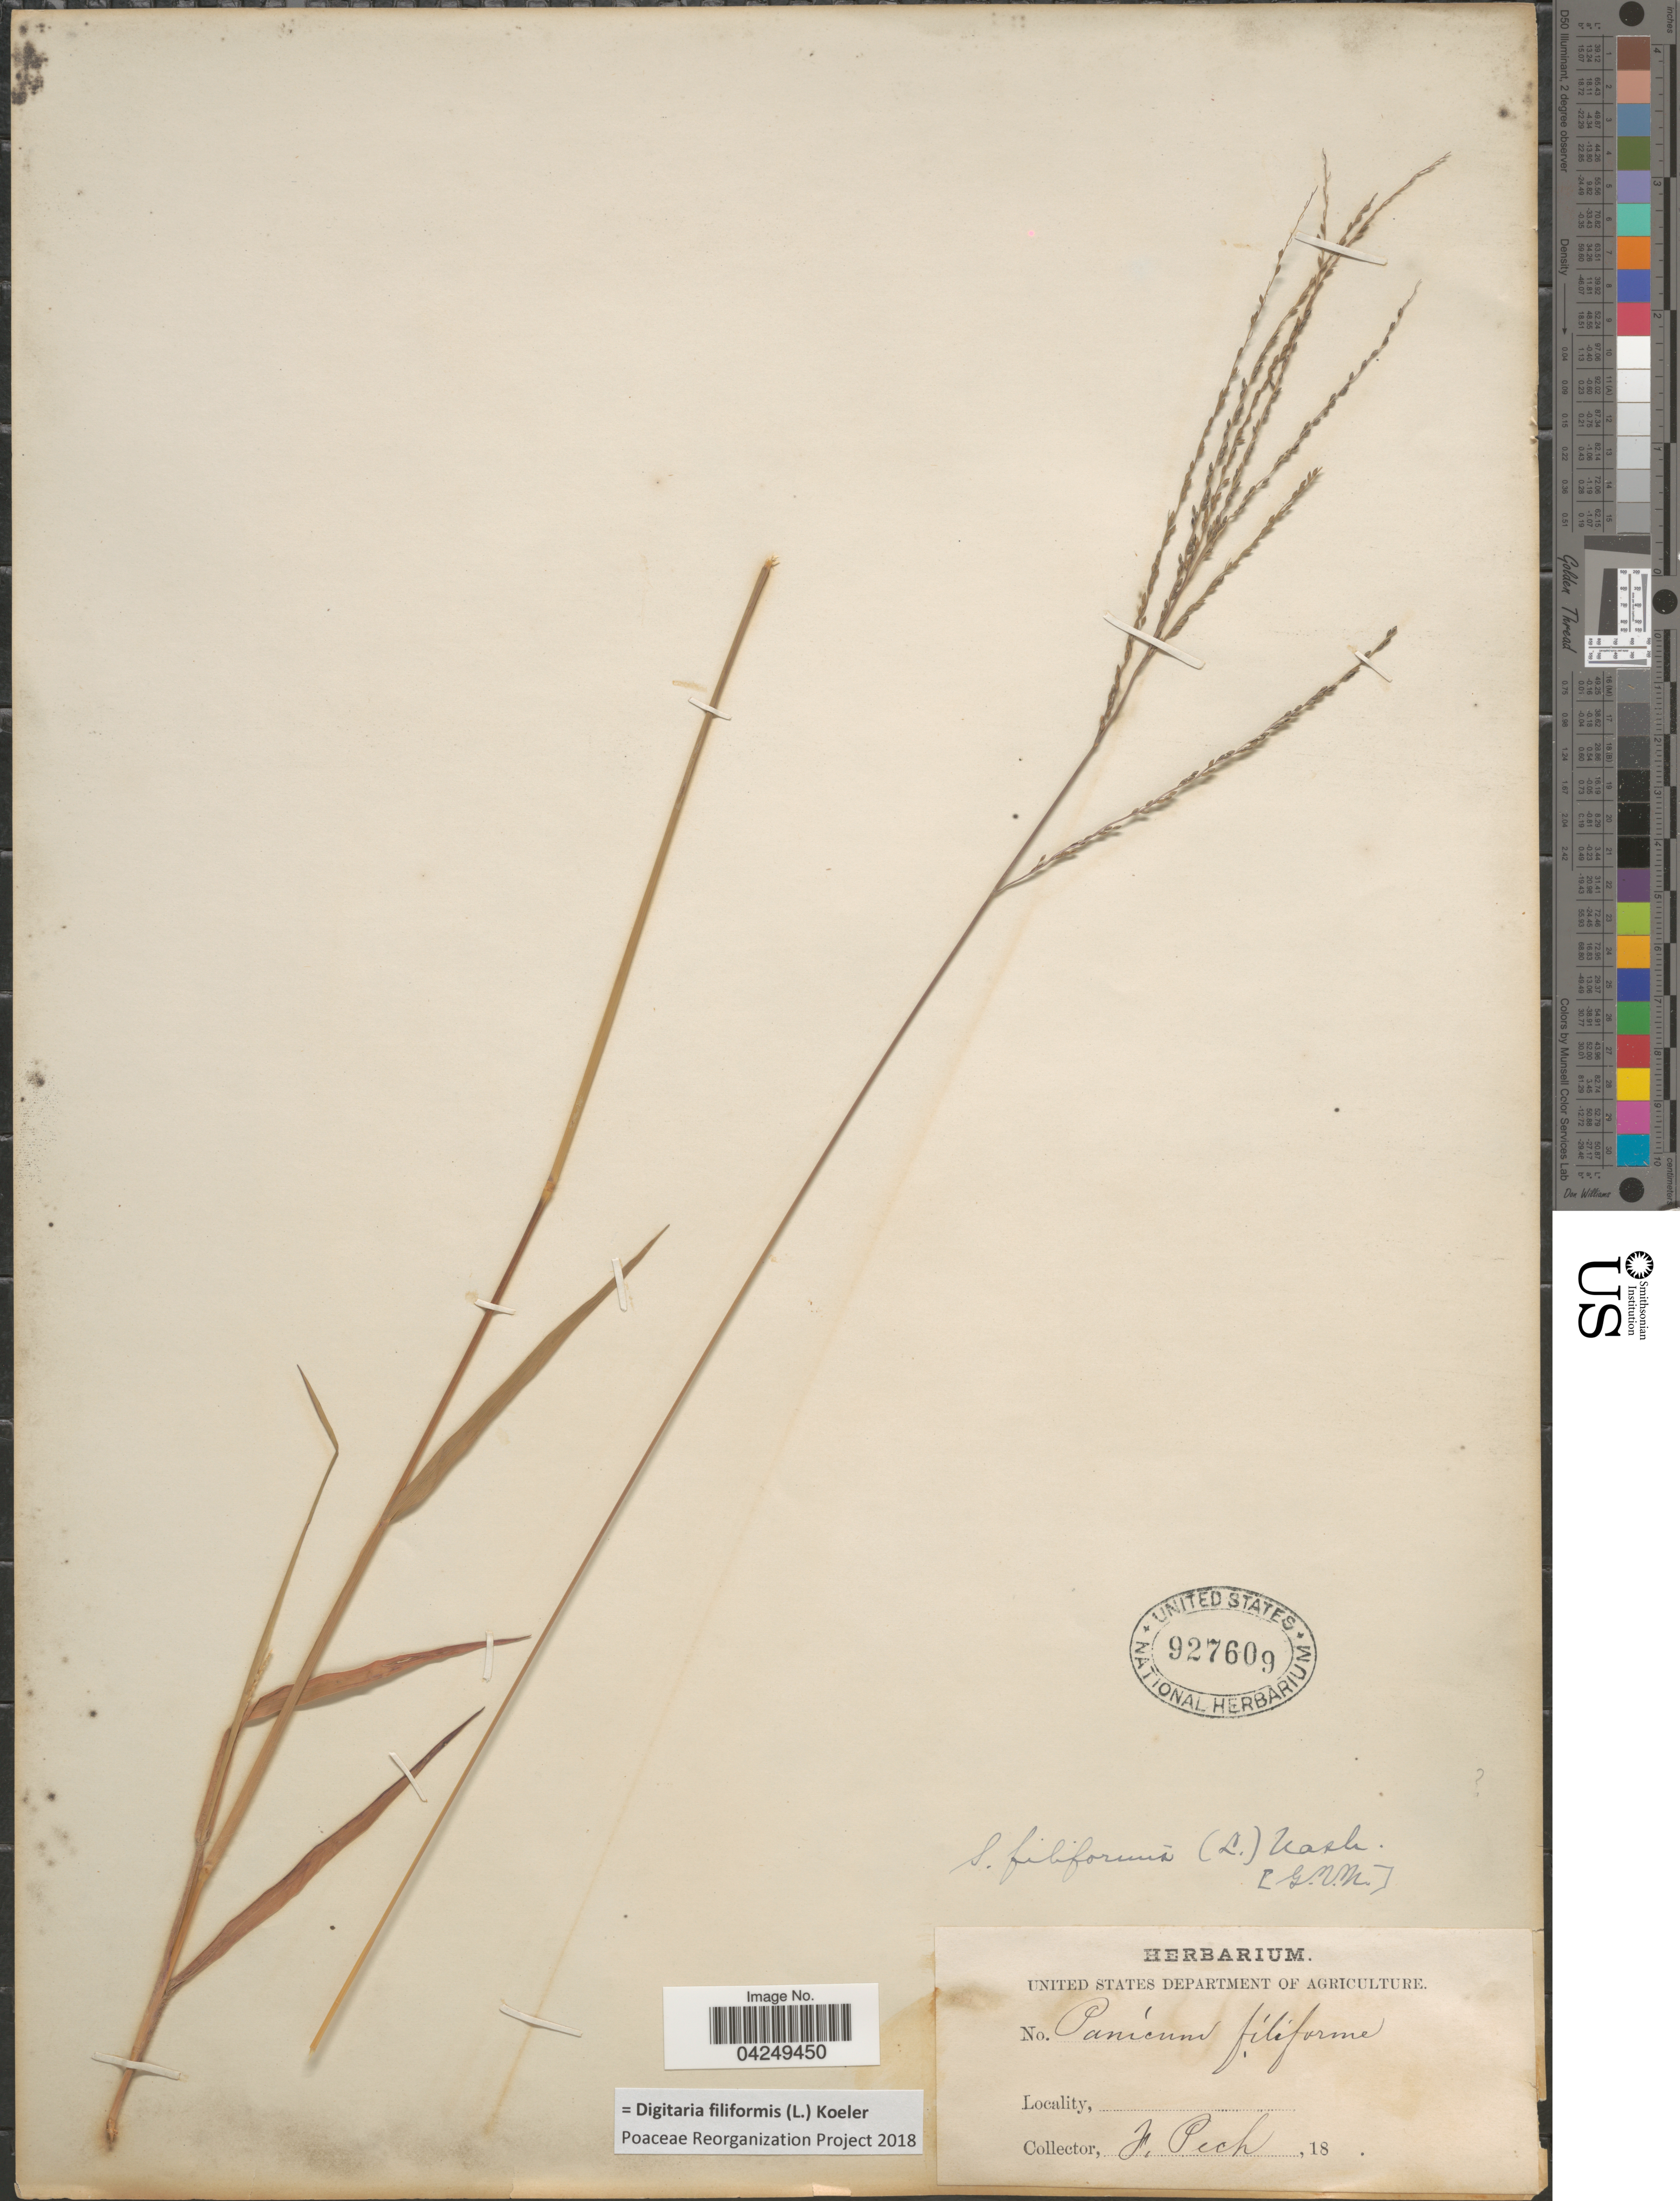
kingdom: Plantae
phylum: Tracheophyta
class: Liliopsida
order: Poales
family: Poaceae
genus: Digitaria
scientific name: Digitaria filiformis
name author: (L.) Koeler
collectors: J. Pech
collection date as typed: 18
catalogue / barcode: US 927609